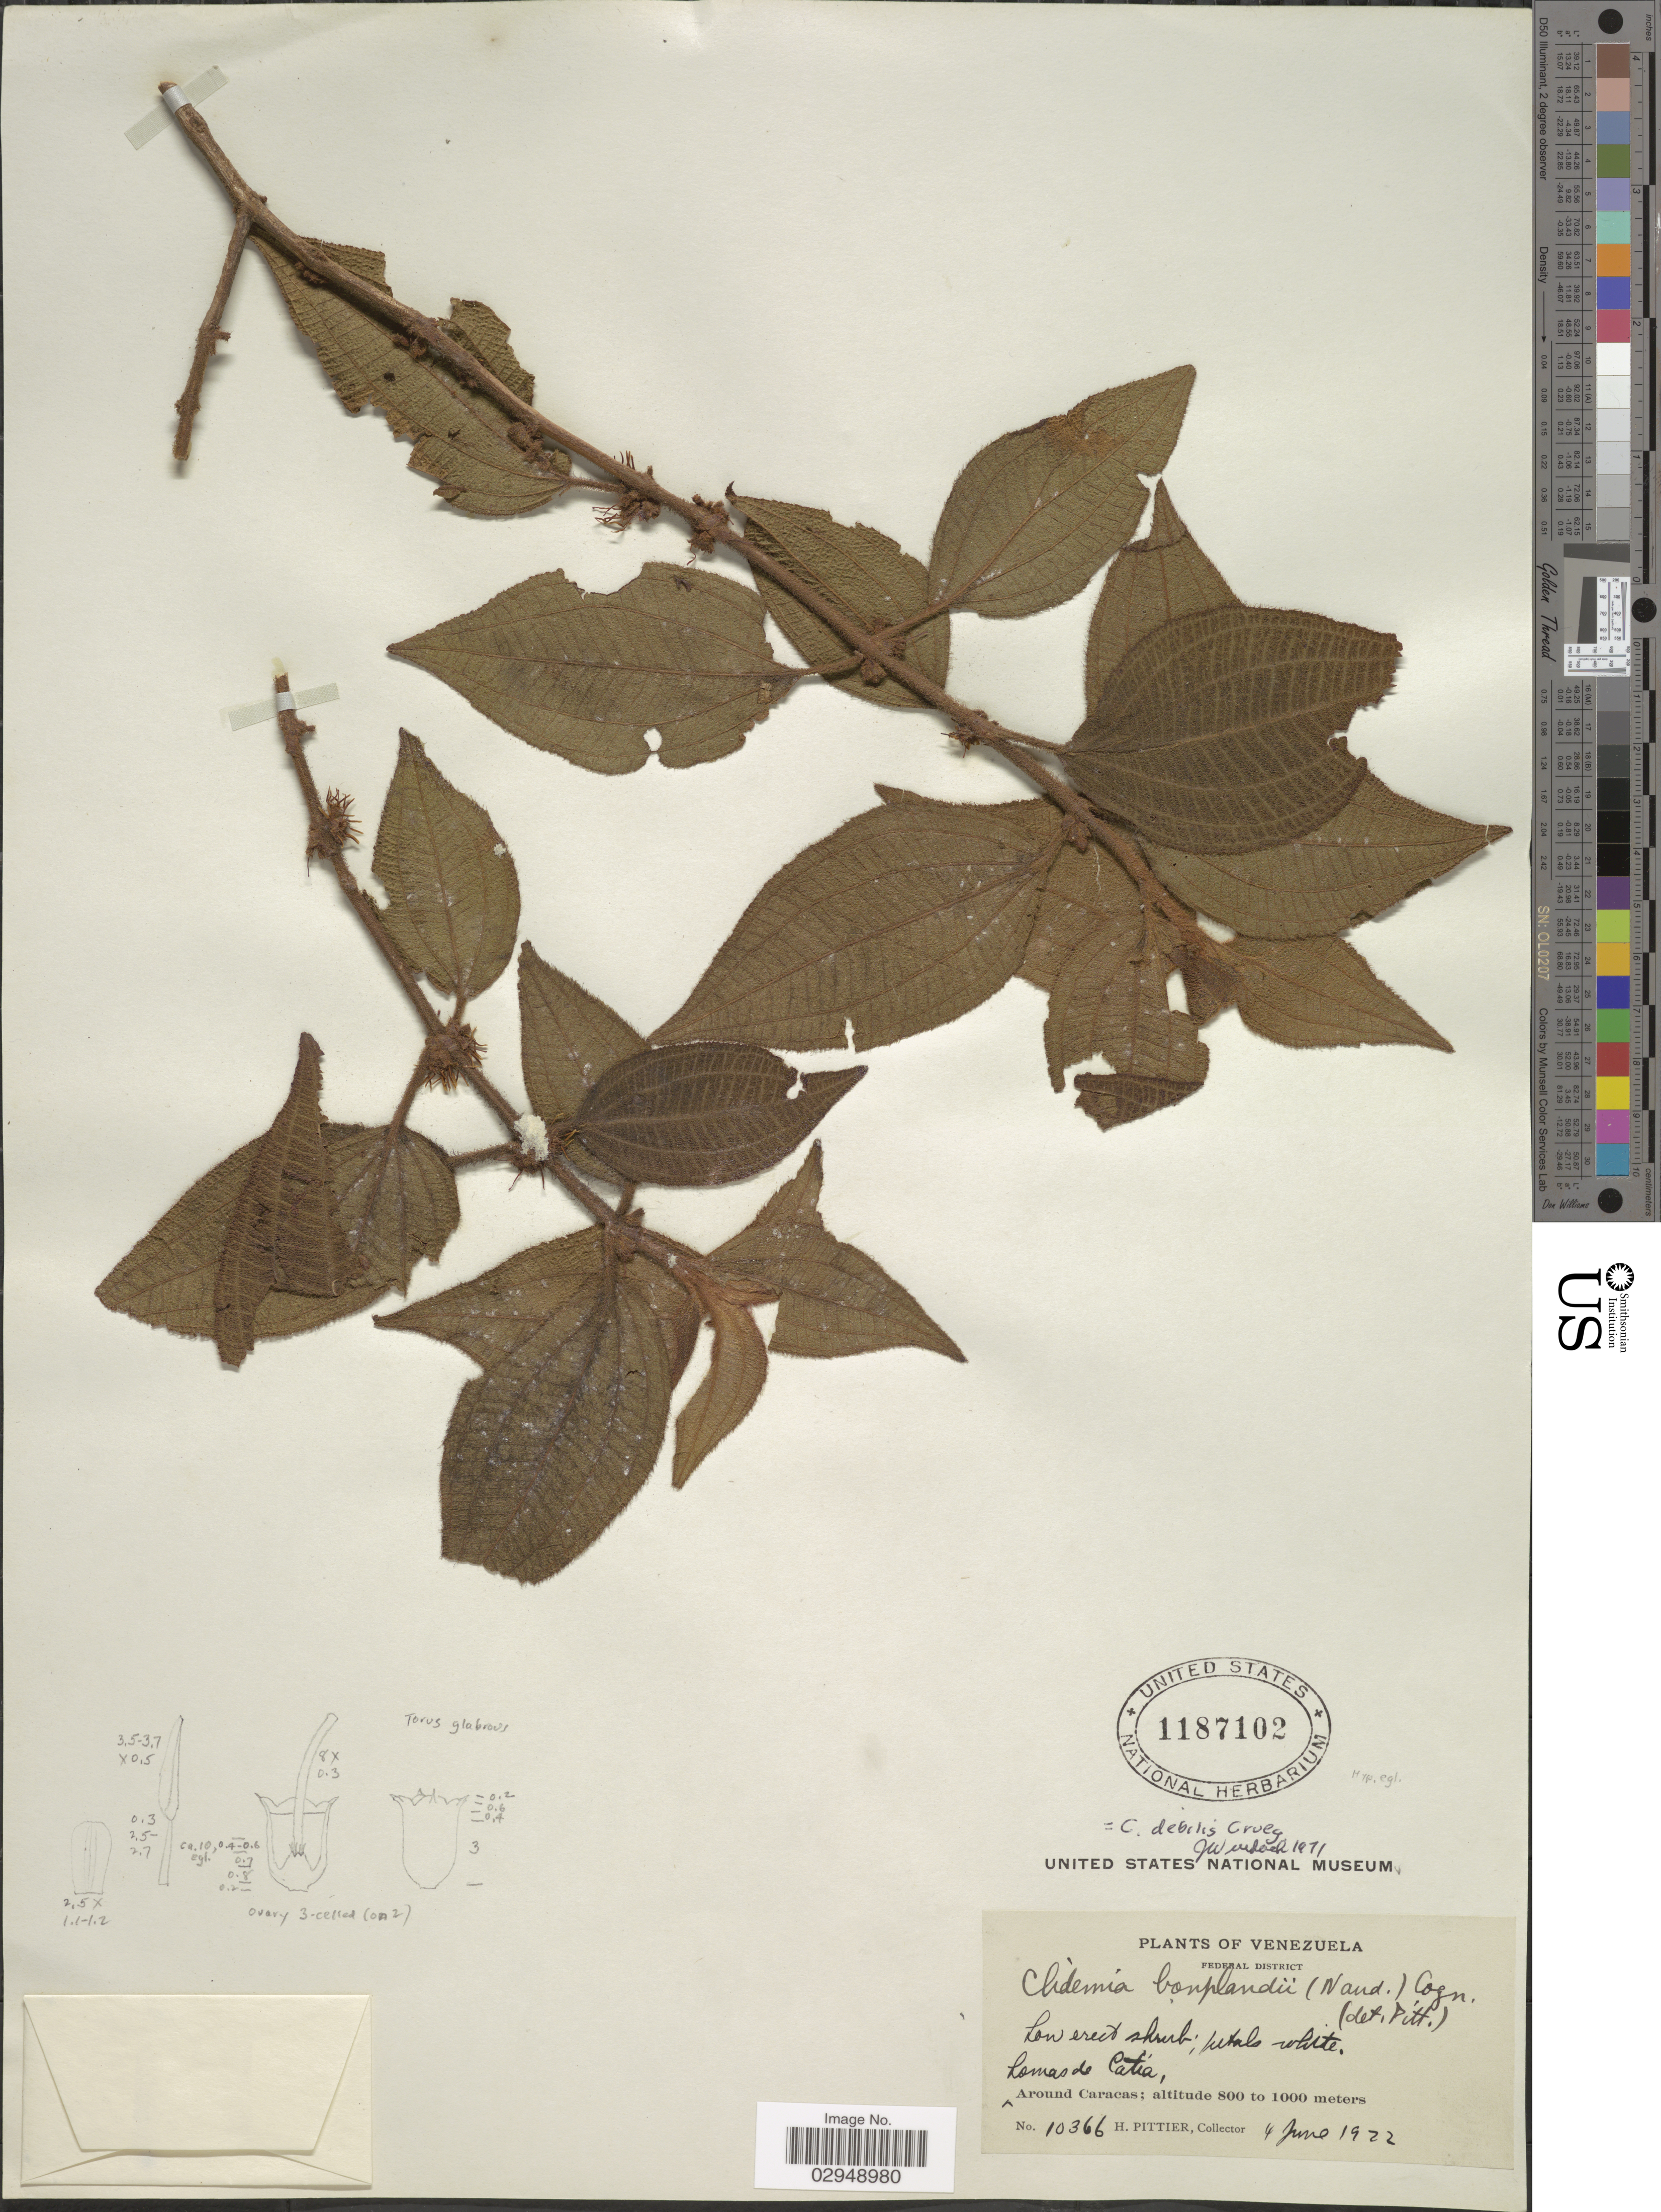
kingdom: Plantae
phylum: Tracheophyta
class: Magnoliopsida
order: Myrtales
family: Melastomataceae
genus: Clidemia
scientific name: Clidemia debilis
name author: Crueg.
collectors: H. F. Pittier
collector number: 10366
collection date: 1922-06-04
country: Venezuela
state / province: Distrito Federal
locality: Lomas de Catía. Around Caracas.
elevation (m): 800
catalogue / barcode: US 1187102